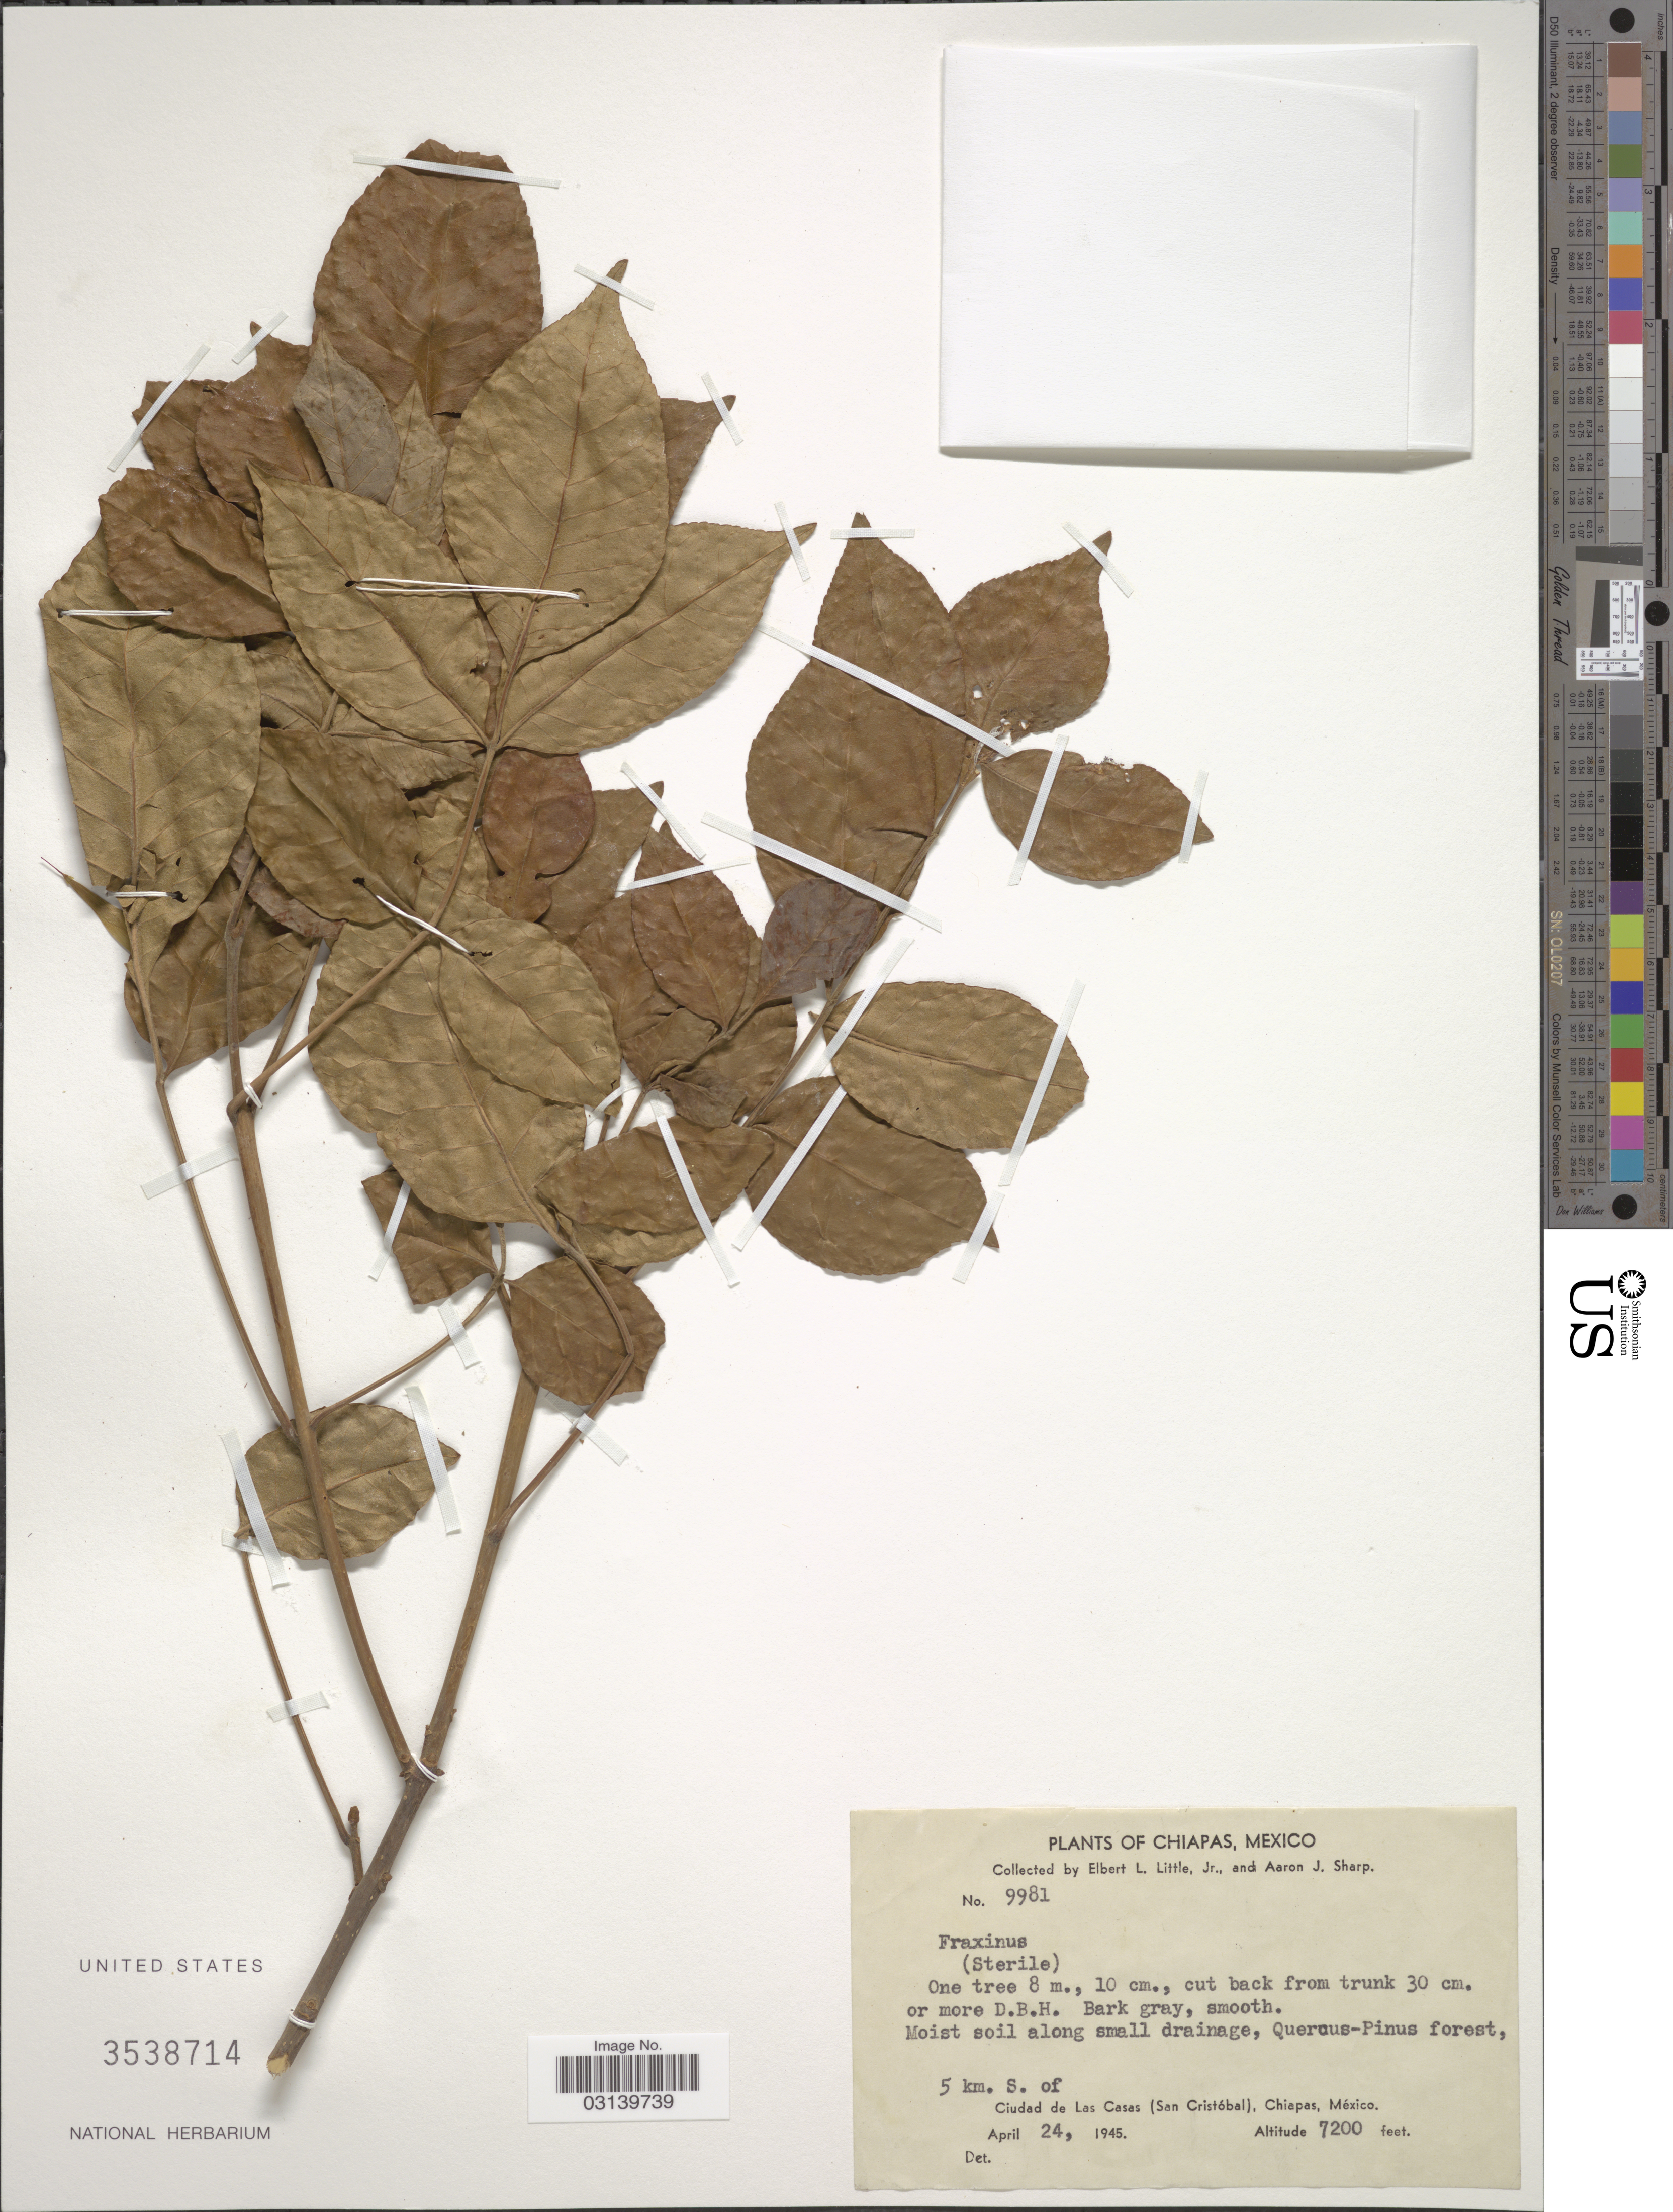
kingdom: Plantae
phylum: Tracheophyta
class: Magnoliopsida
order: Lamiales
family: Oleaceae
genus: Fraxinus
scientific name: Fraxinus sp.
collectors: E. L. Little & Mrs A. J. Sharp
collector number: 9981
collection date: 1945-04-24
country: Mexico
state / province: Chiapas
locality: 5 km. S. of Ciudad de Las Casas (San Cristóbal).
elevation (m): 2195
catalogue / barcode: US 3538714